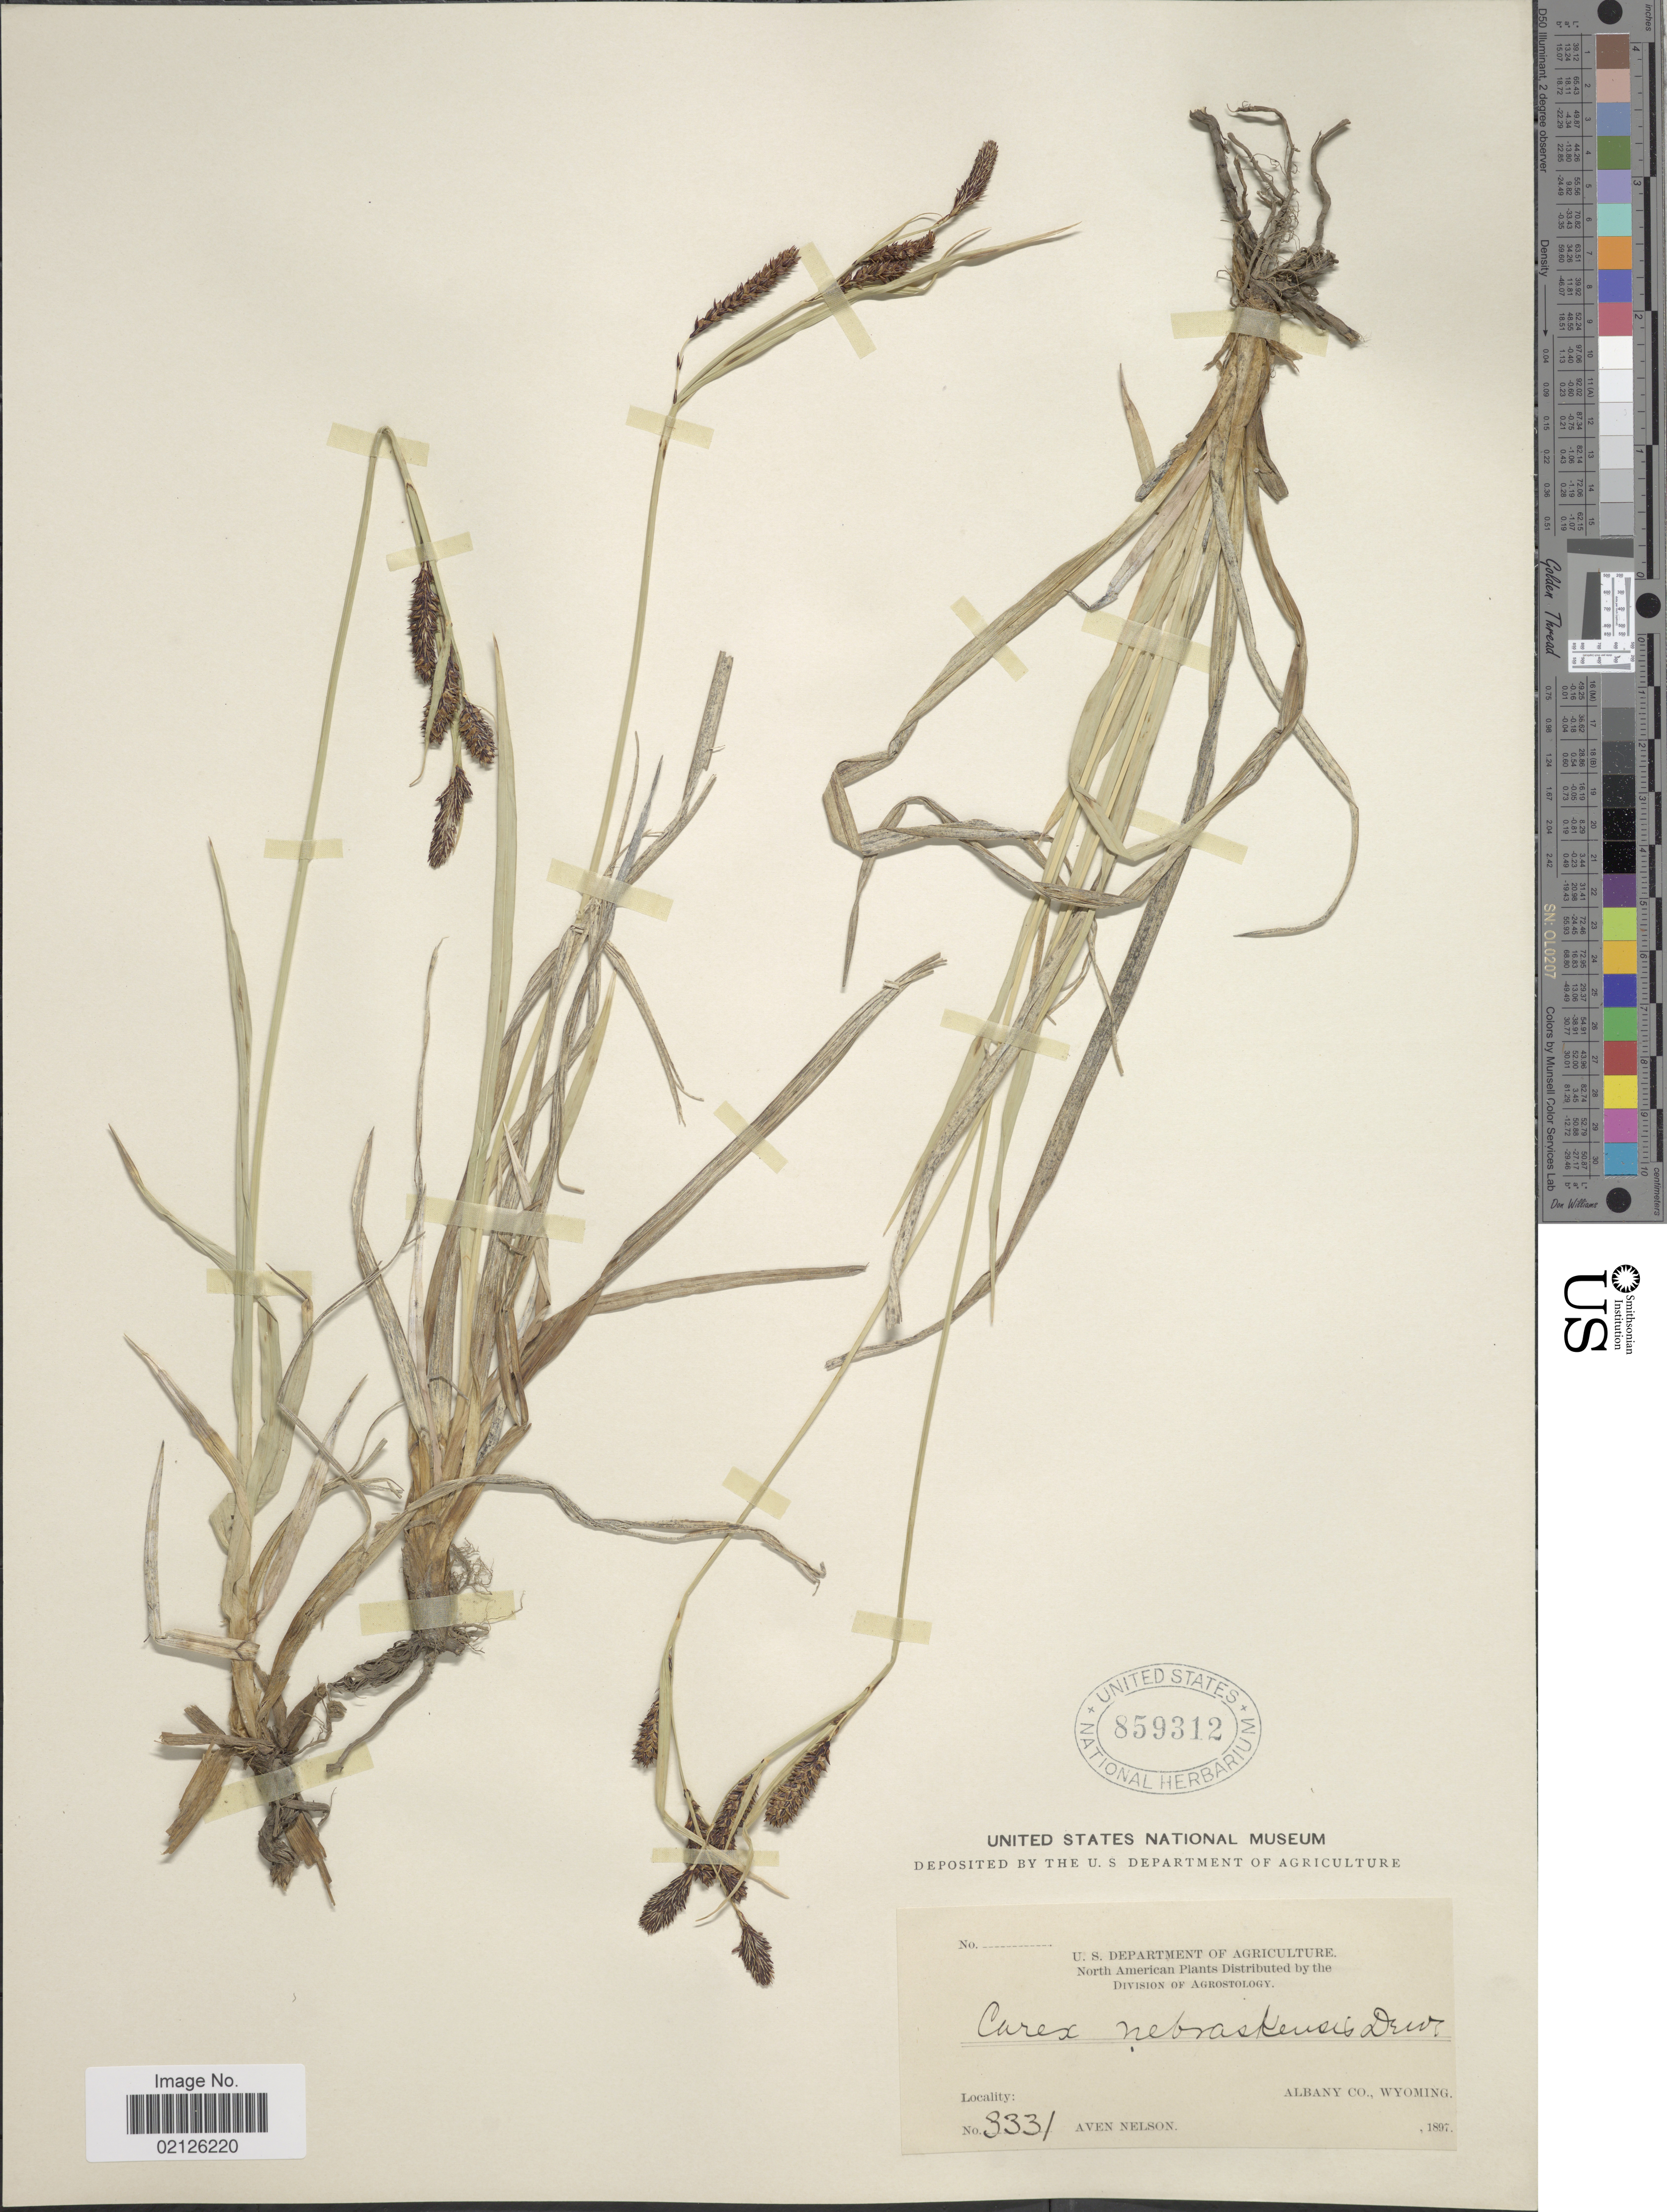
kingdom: Plantae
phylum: Tracheophyta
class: Liliopsida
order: Poales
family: Cyperaceae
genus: Carex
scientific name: Carex nebrascensis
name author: Dewey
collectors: A. Nelson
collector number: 3331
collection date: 1897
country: United States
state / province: Wyoming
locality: Albany Co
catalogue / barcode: US 859312